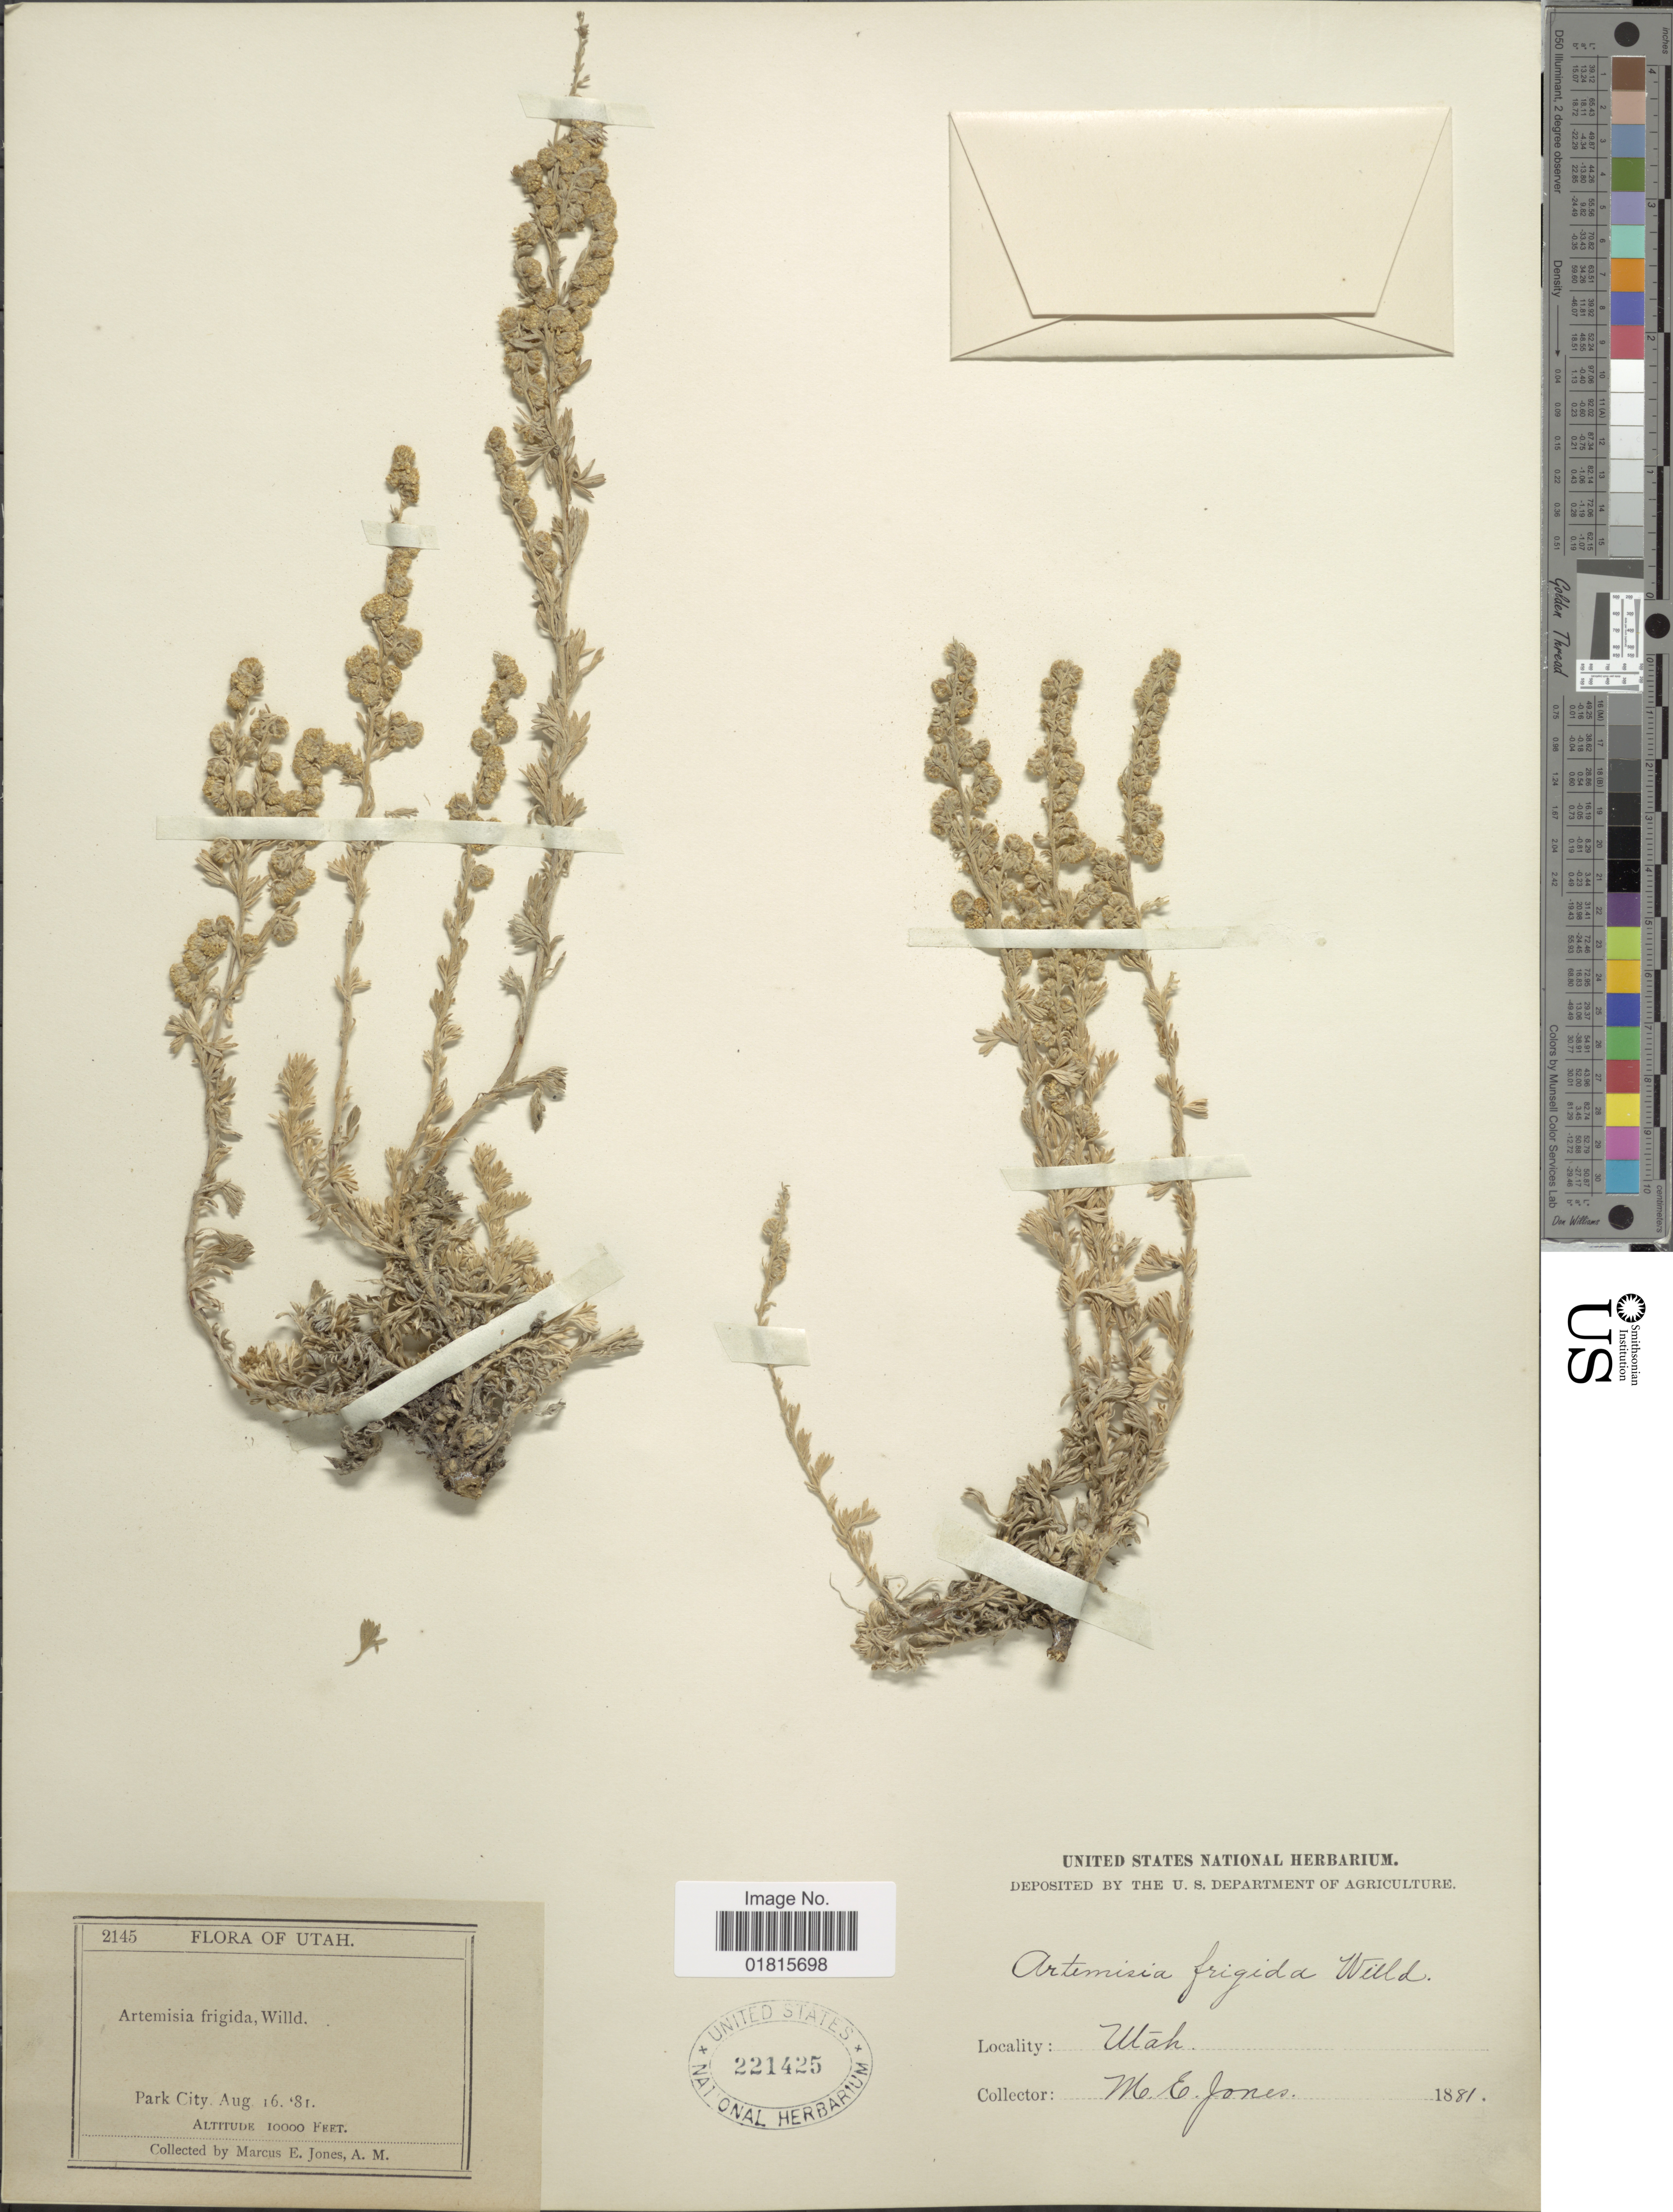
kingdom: Plantae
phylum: Tracheophyta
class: Magnoliopsida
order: Asterales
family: Asteraceae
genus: Artemisia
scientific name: Artemisia frigida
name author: Willd.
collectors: M. E. Jones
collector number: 2145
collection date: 1881-08-16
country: United States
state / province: Utah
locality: Park City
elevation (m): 3048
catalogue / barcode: US 221425